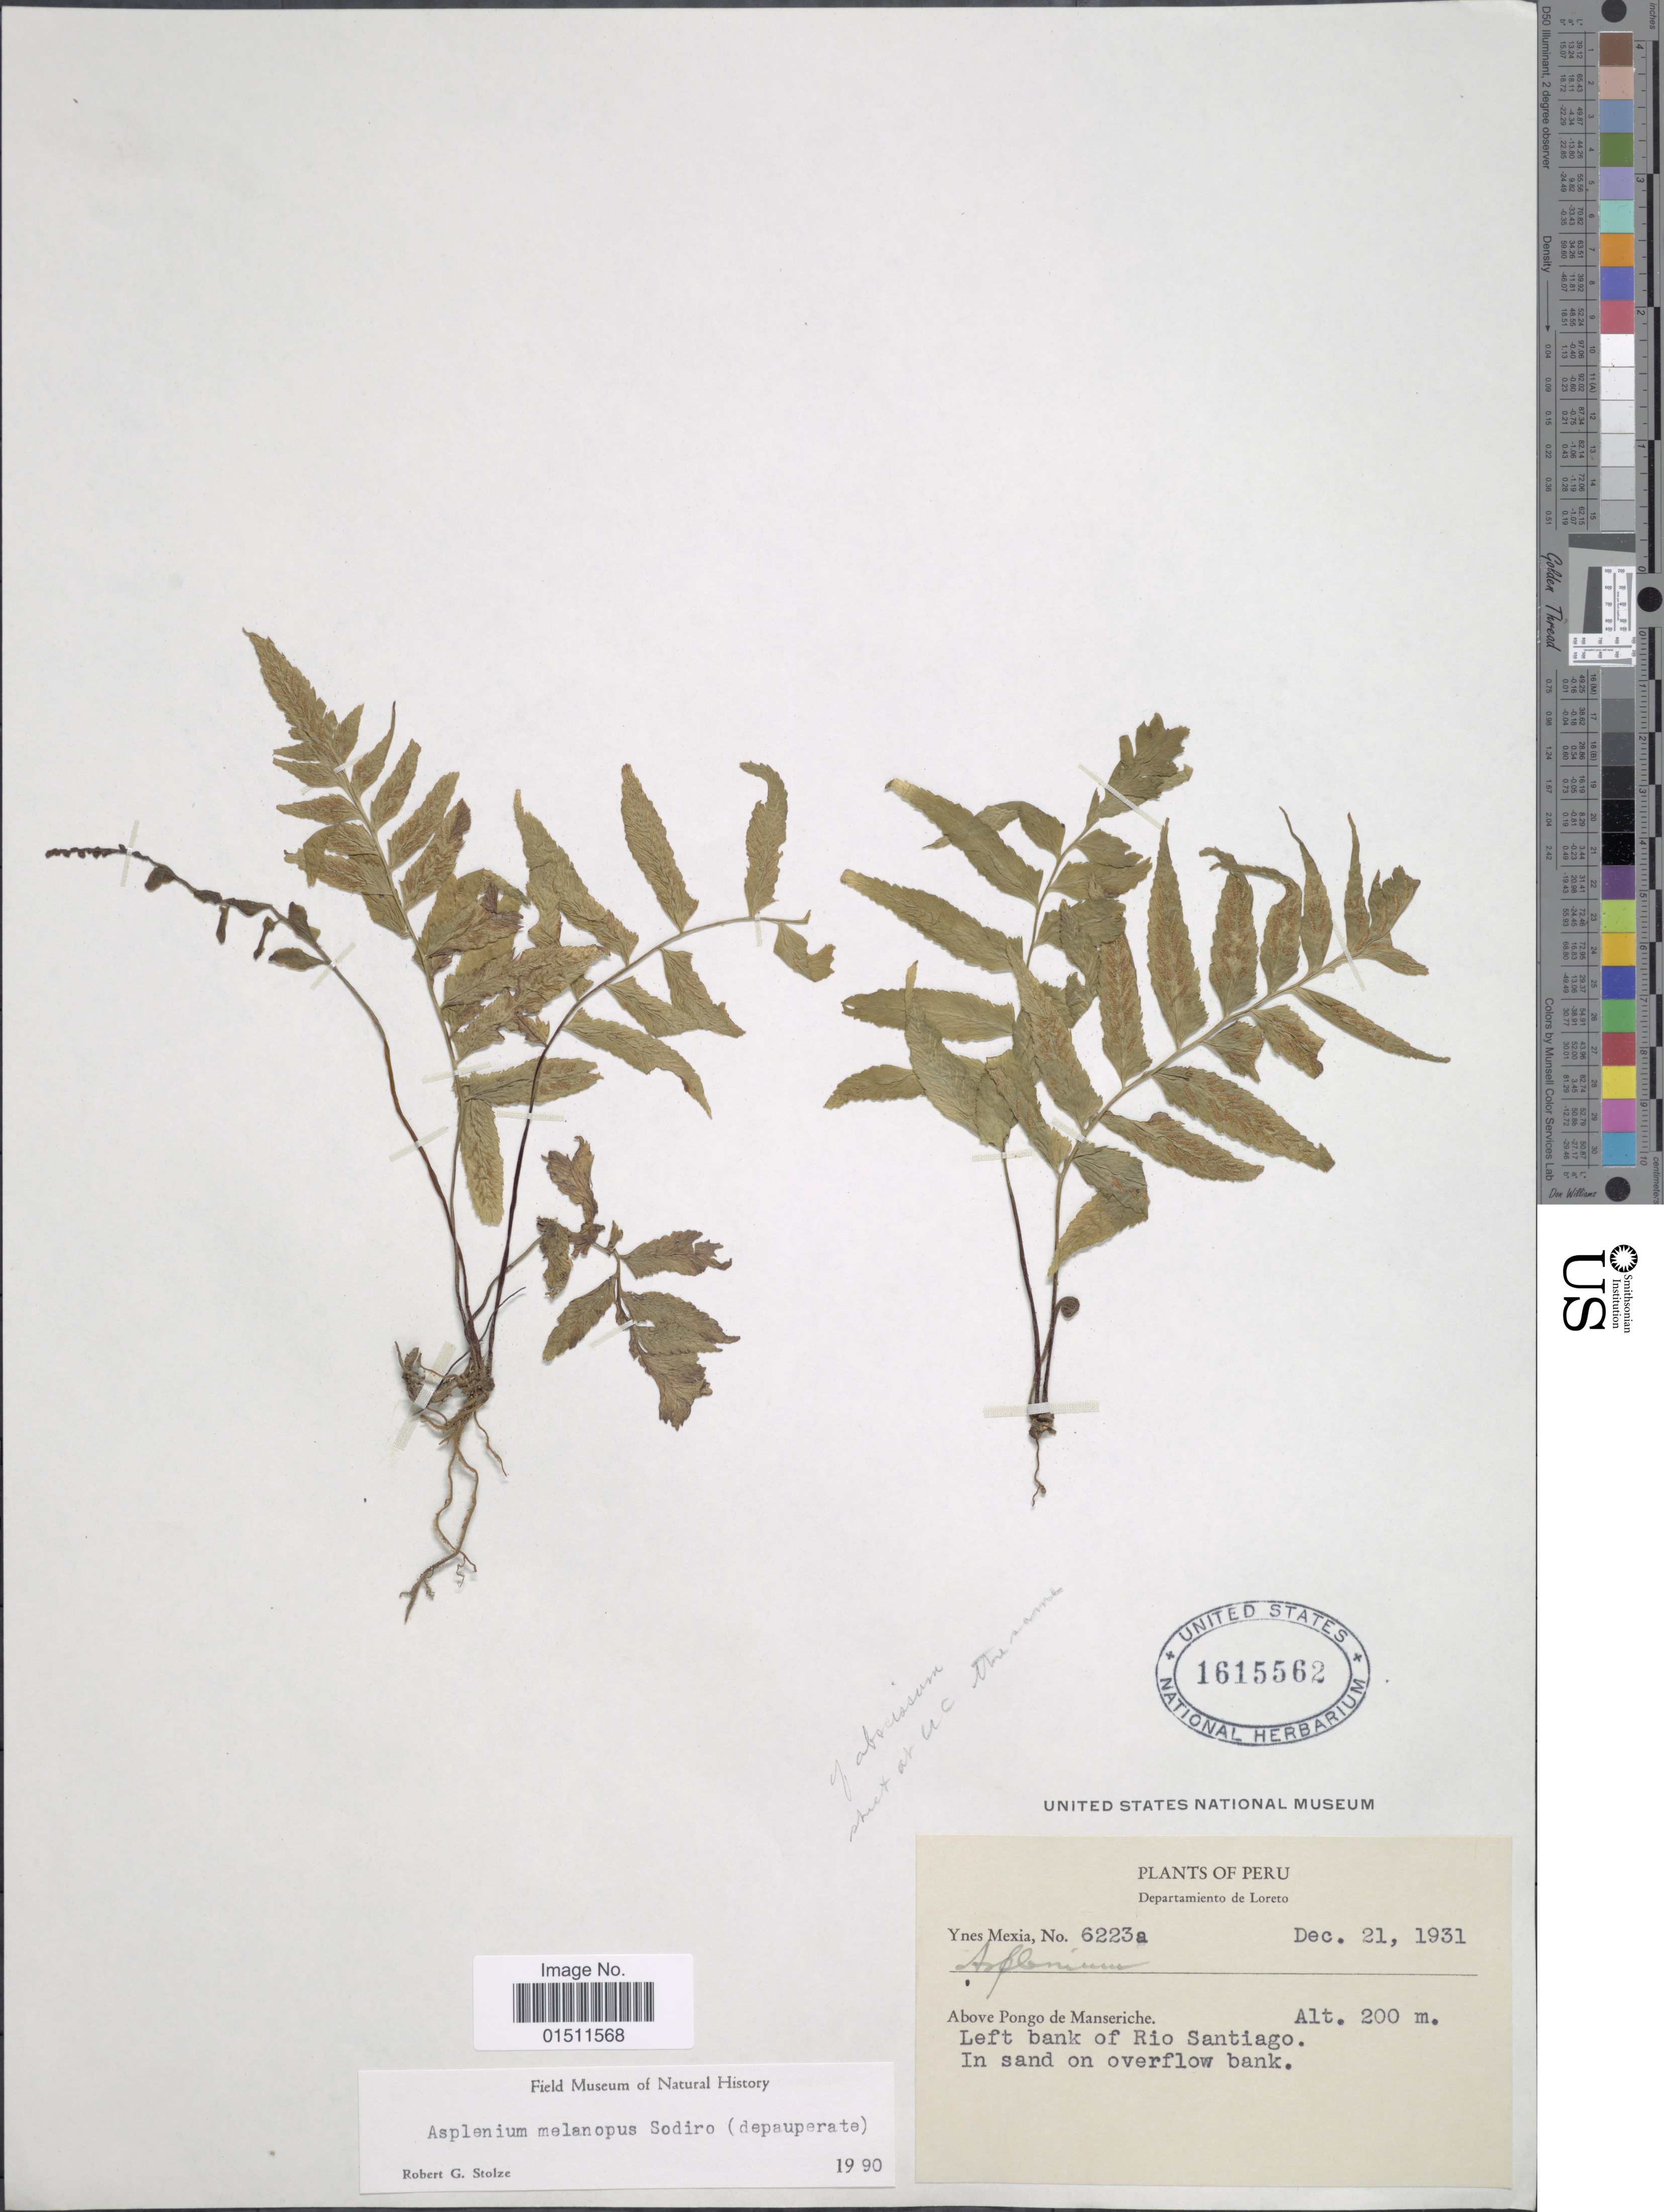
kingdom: Plantae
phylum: Tracheophyta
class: Polypodiopsida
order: Polypodiales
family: Aspleniaceae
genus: Asplenium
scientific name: Asplenium melanopus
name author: Sodiro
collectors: Y. Mexia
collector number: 6223a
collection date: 1931-12-21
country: Peru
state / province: Loreto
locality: Departamiento de Loreto, above Pongo de Manseriche, left bank of Rio Santiago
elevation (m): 200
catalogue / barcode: US 1615562